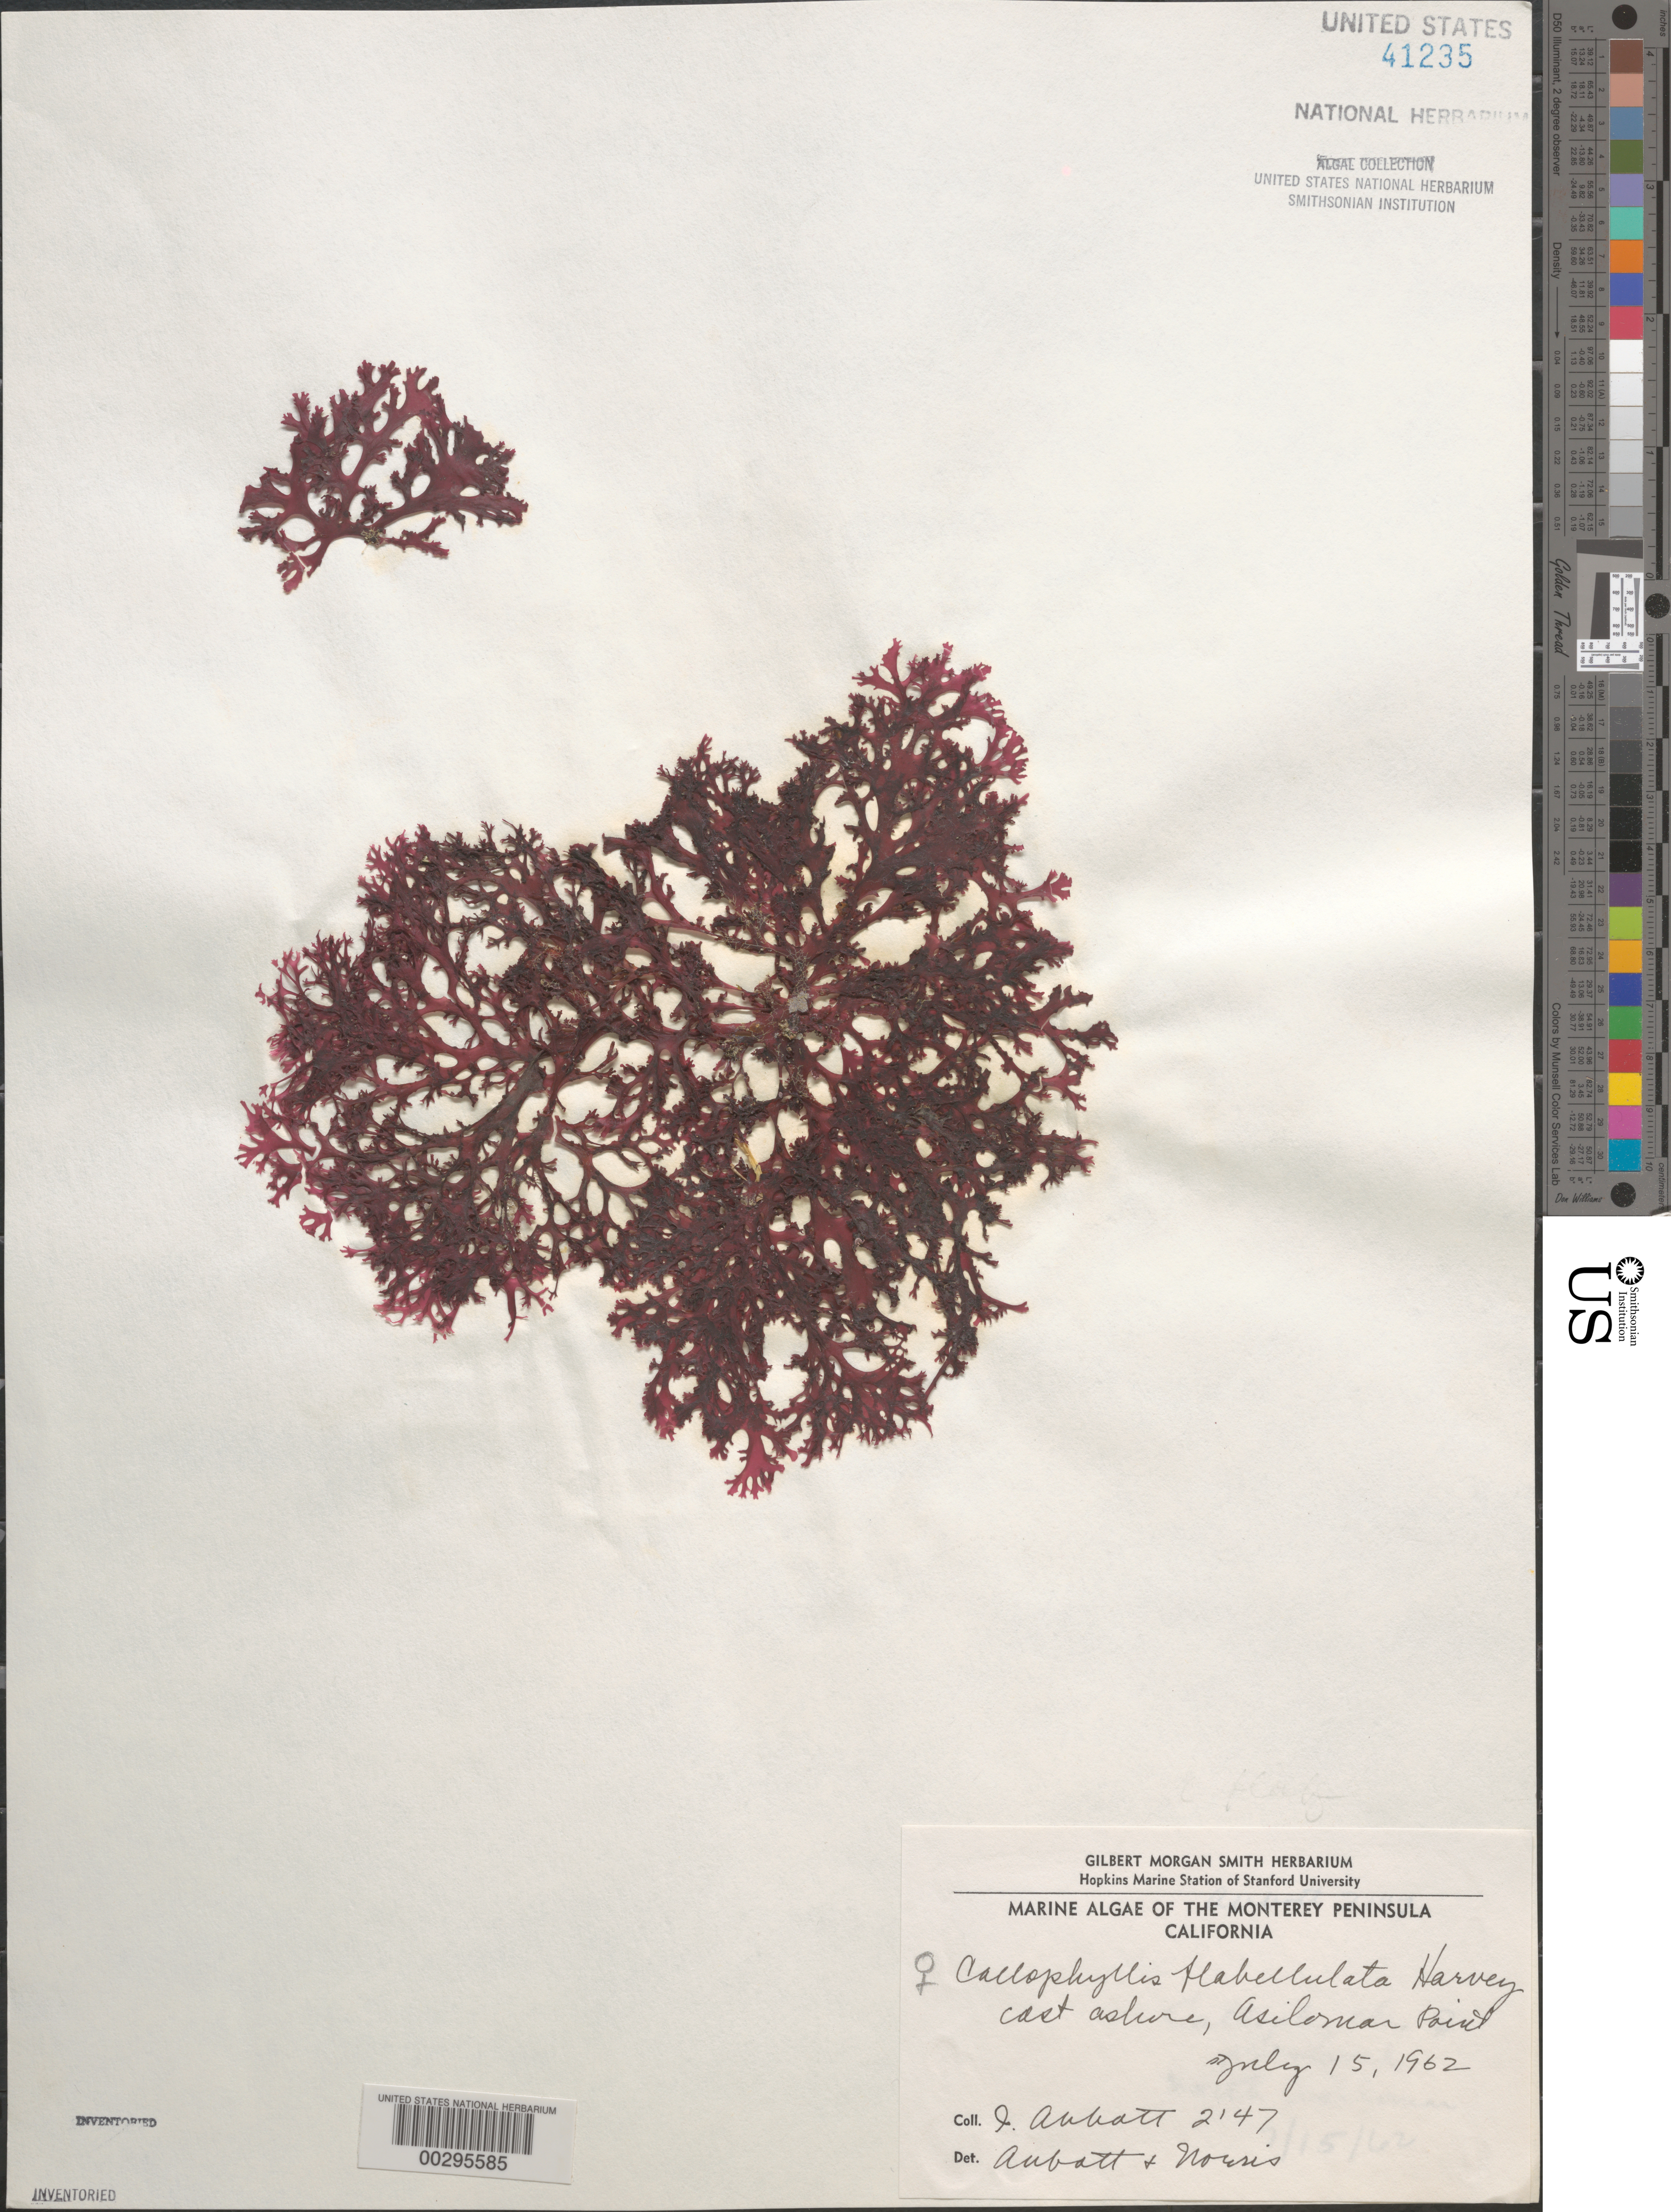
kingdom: Plantae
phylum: Rhodophyta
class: Florideophyceae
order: Gigartinales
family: Kallymeniaceae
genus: Callophyllis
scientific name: Callophyllis flabellulata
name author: Harv.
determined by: Abbott, I. A.; Norris, R. E.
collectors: I. A. Abbott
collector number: IAA 2147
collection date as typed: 15 Jul 1962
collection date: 1962-07-15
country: United States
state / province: California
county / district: Monterey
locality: Asilomar Point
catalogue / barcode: US 41235